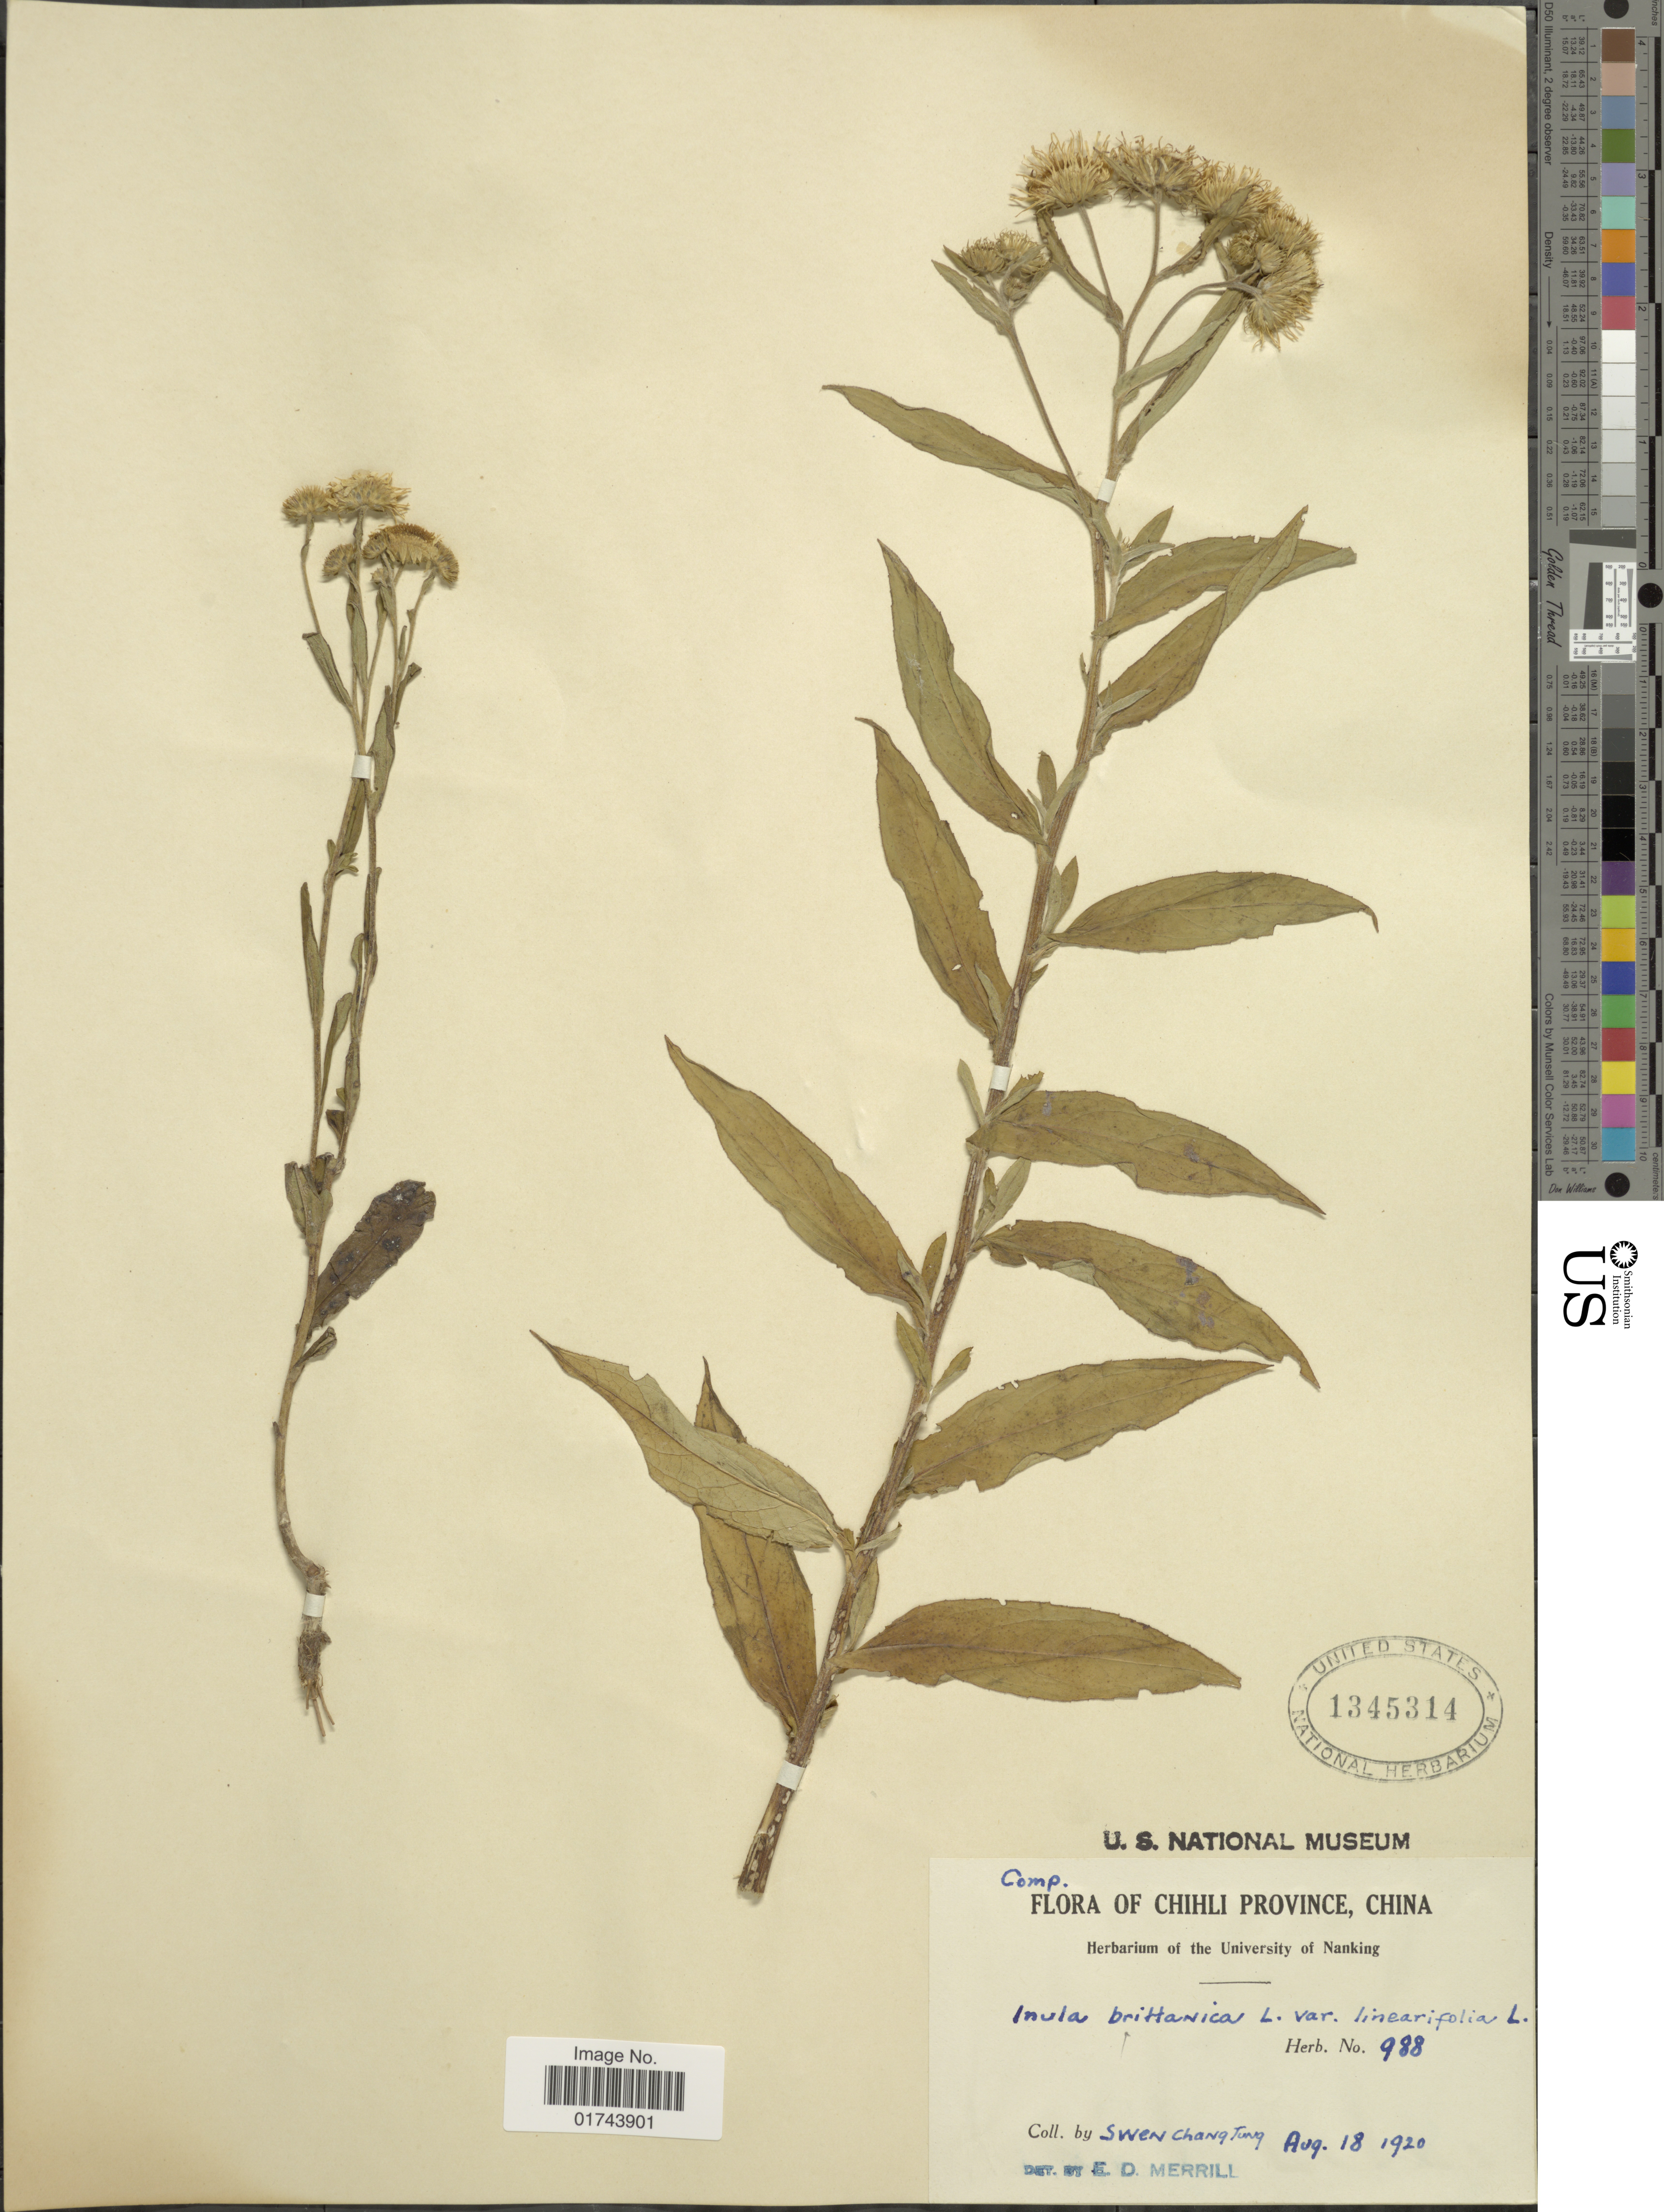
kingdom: Plantae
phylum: Tracheophyta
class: Magnoliopsida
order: Asterales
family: Asteraceae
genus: Inula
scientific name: Inula britannica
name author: L.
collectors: S. Chan Tung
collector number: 988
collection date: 1920-08-18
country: China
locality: Chihli Province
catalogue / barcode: US 1345314